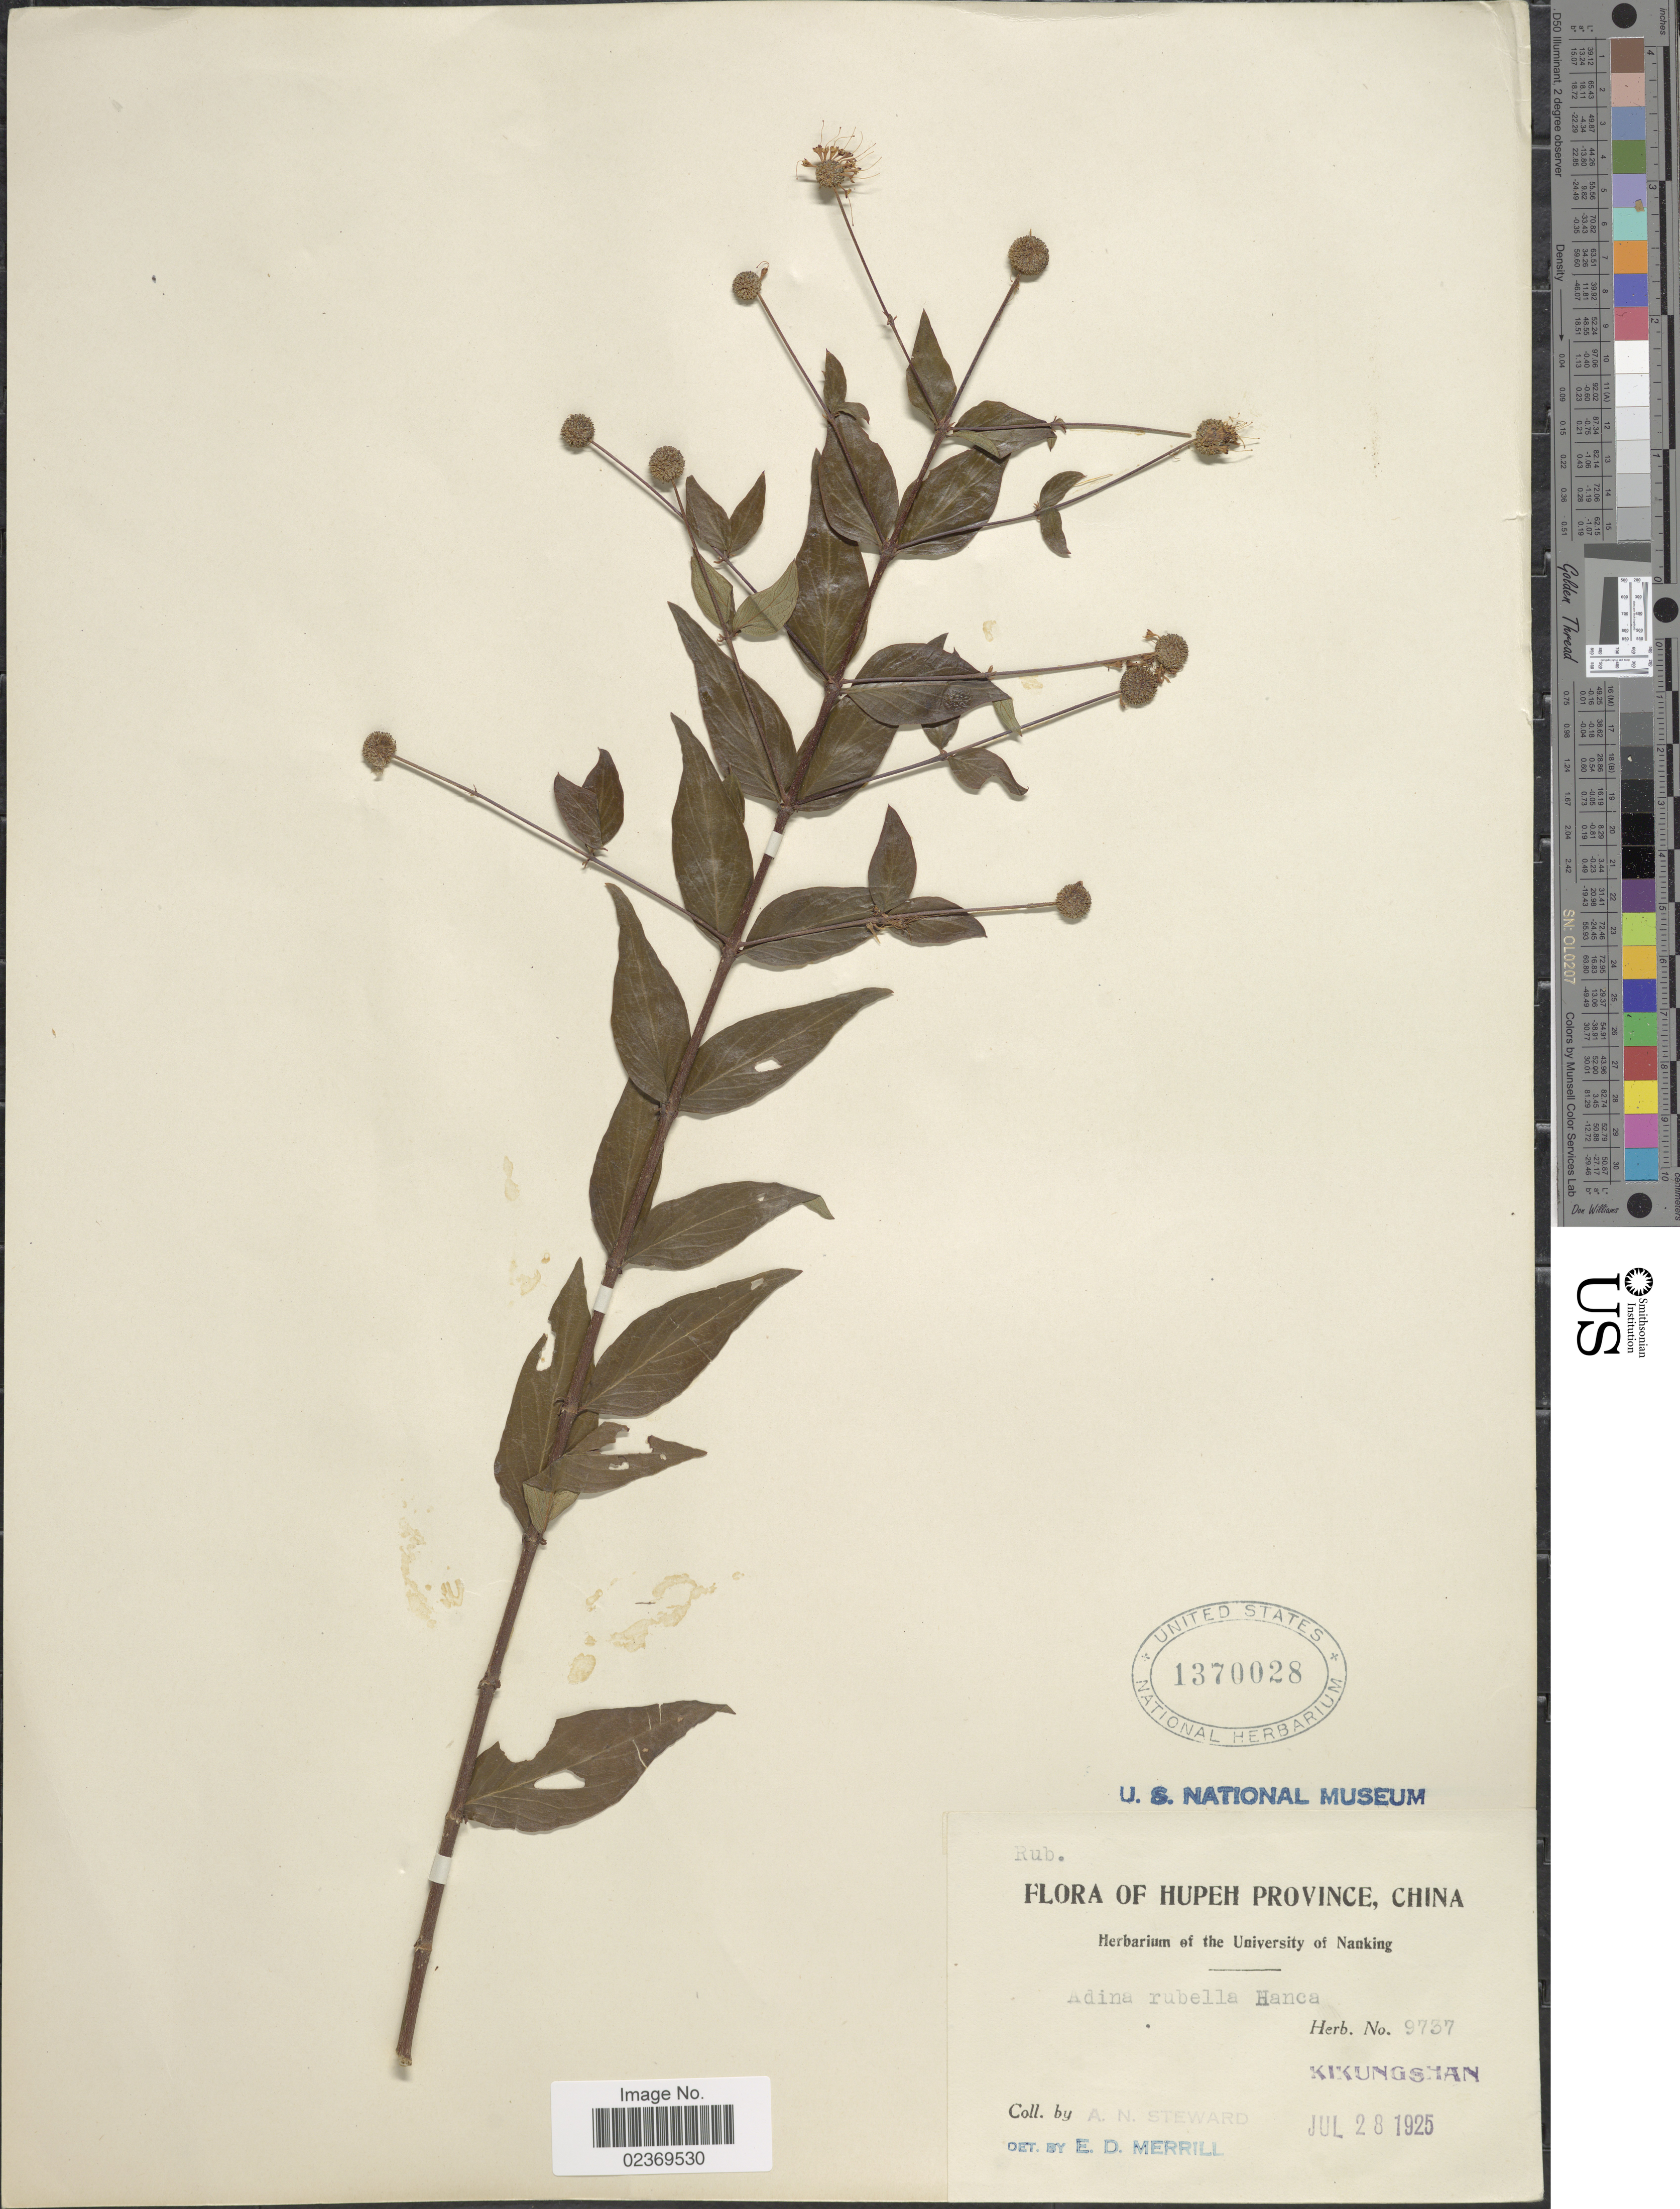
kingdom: Plantae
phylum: Tracheophyta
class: Magnoliopsida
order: Gentianales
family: Rubiaceae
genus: Adina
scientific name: Adina rubella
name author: Hance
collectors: A. N. Steward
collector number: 9737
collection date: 1925-07-28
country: China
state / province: Hubei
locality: Hupeh Province, Kikungshan.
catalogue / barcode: US 1370028